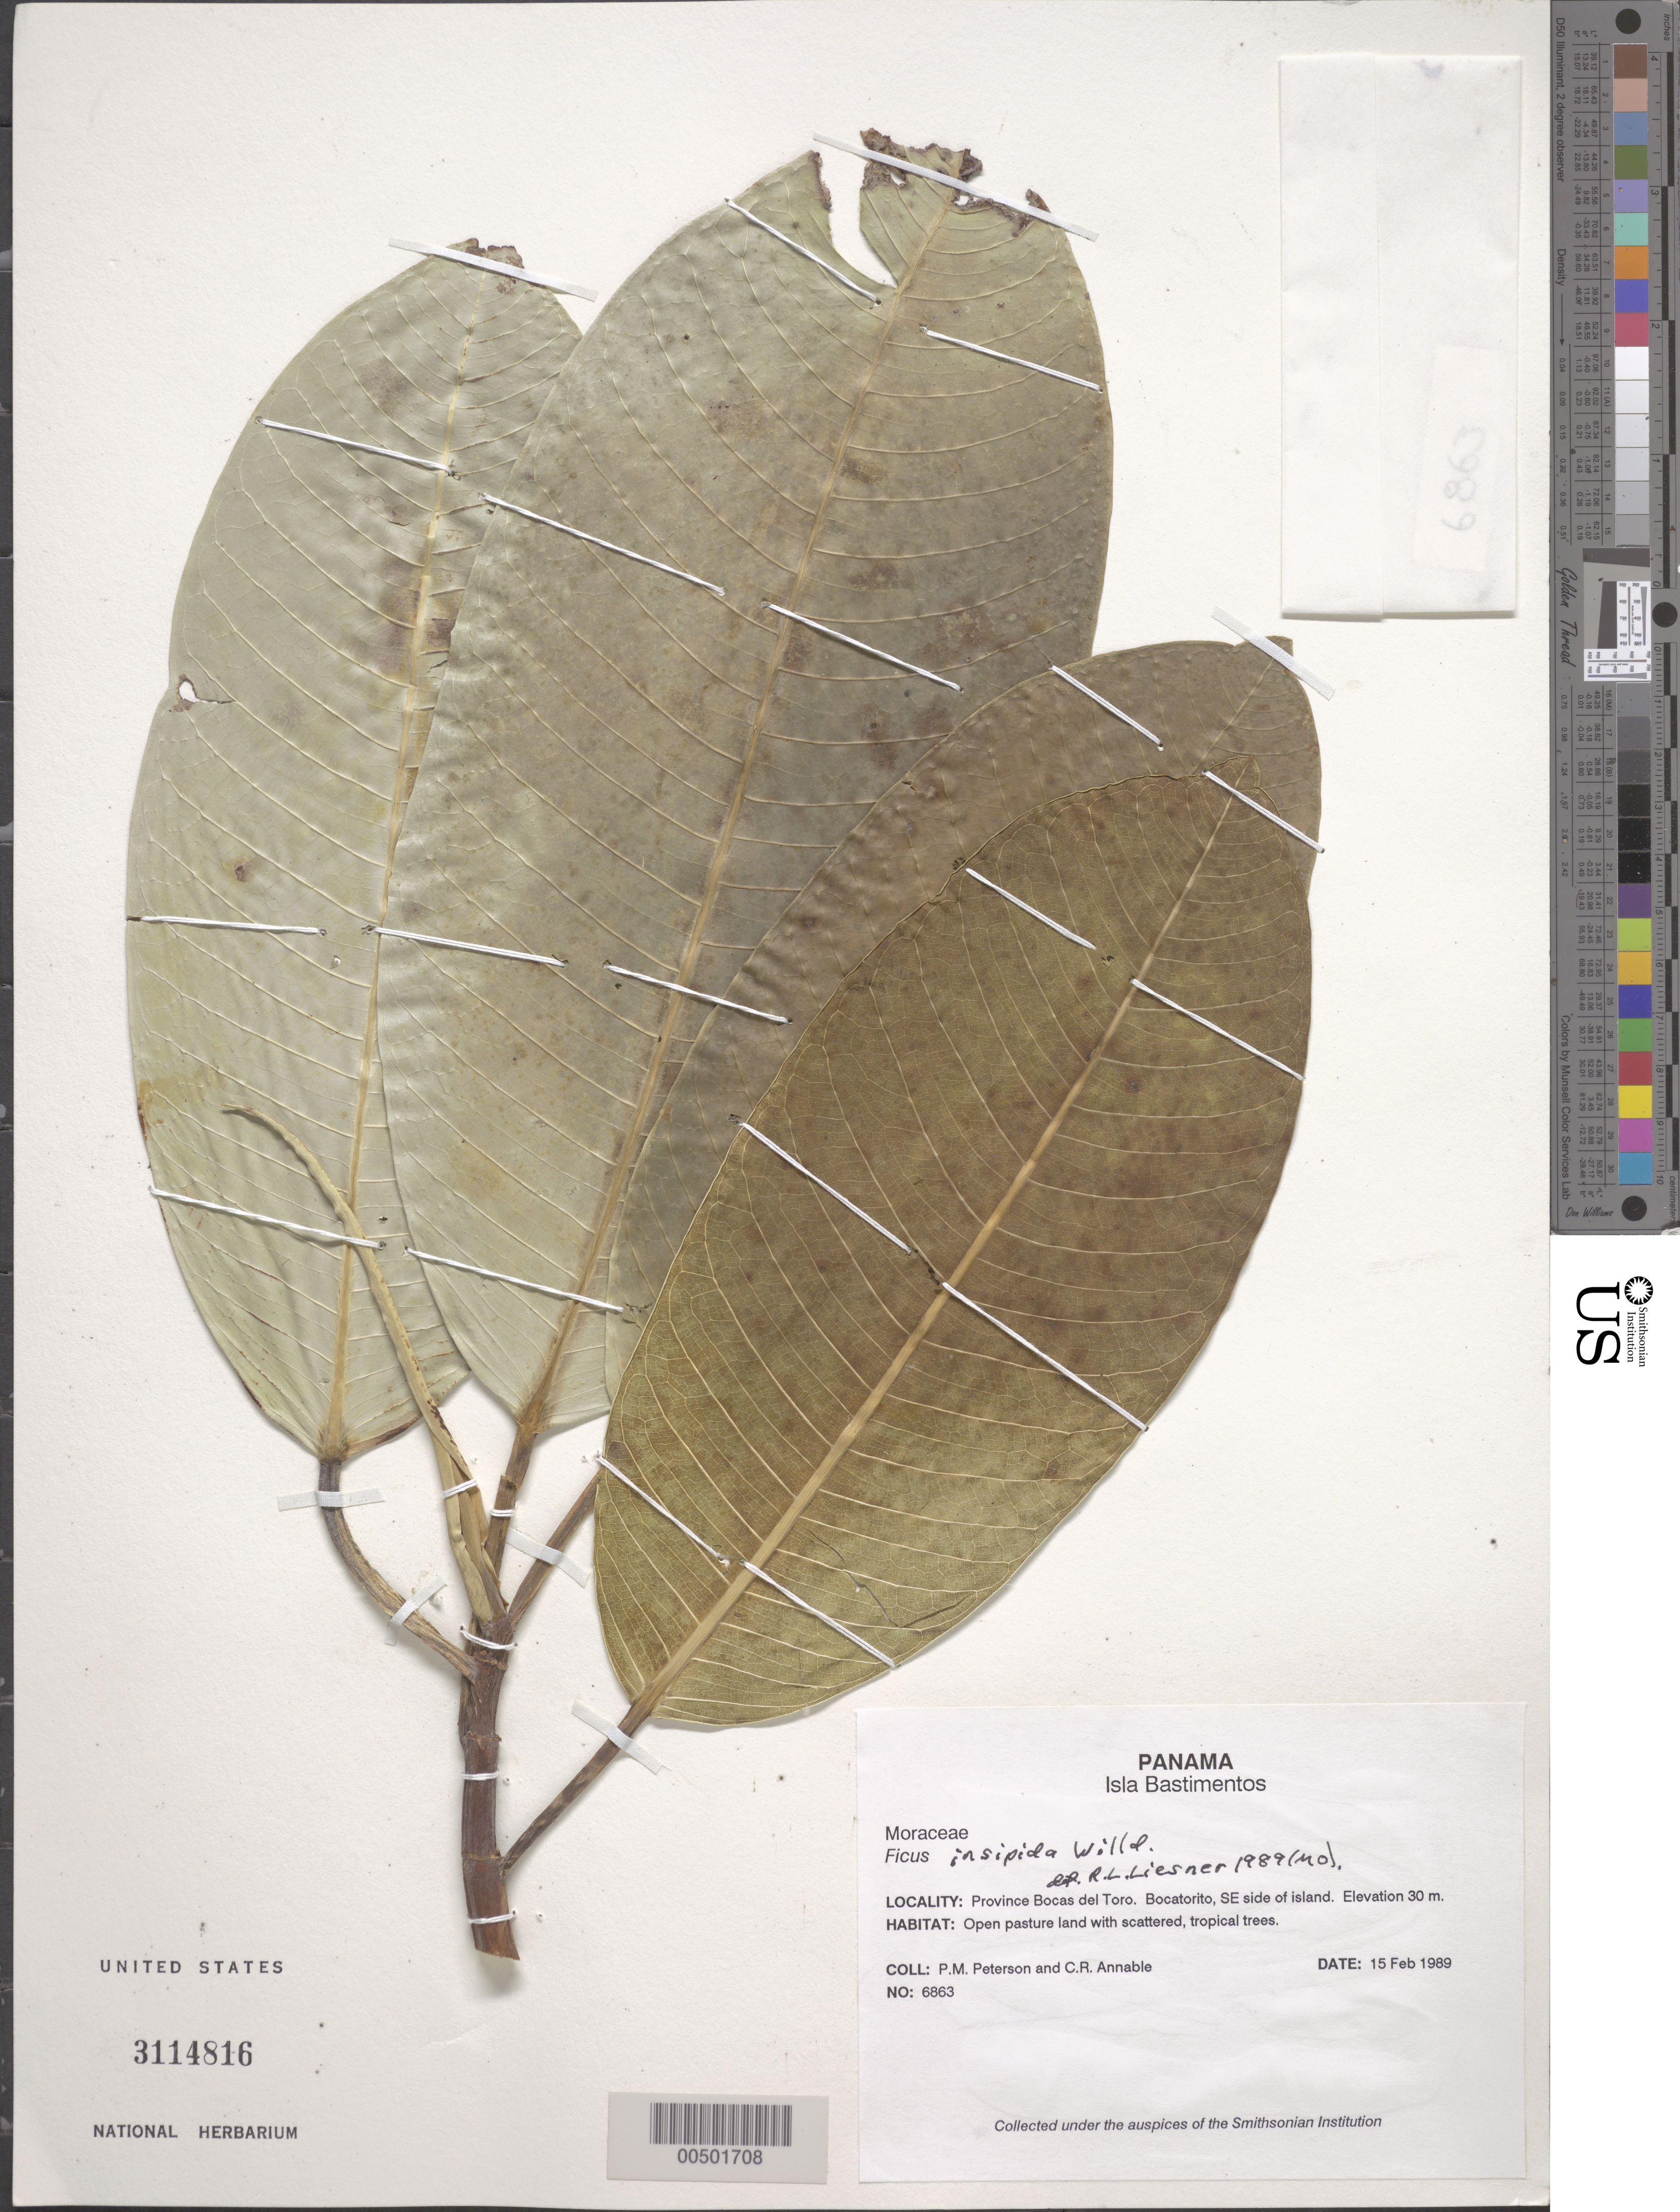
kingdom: Plantae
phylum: Tracheophyta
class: Magnoliopsida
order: Rosales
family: Moraceae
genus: Ficus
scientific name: Ficus insipida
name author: Willd.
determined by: Liesner, R. L.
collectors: P. M. Peterson & C. R. Annable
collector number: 06863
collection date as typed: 15 Feb 1989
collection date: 1989-02-15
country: Panama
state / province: Bocas del Toro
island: San Cristóbal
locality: Isla San Cristobal, BocaTorito, SE side of Island.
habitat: Open pasture land with scattered, tropical trees.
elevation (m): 30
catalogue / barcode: US 3114816